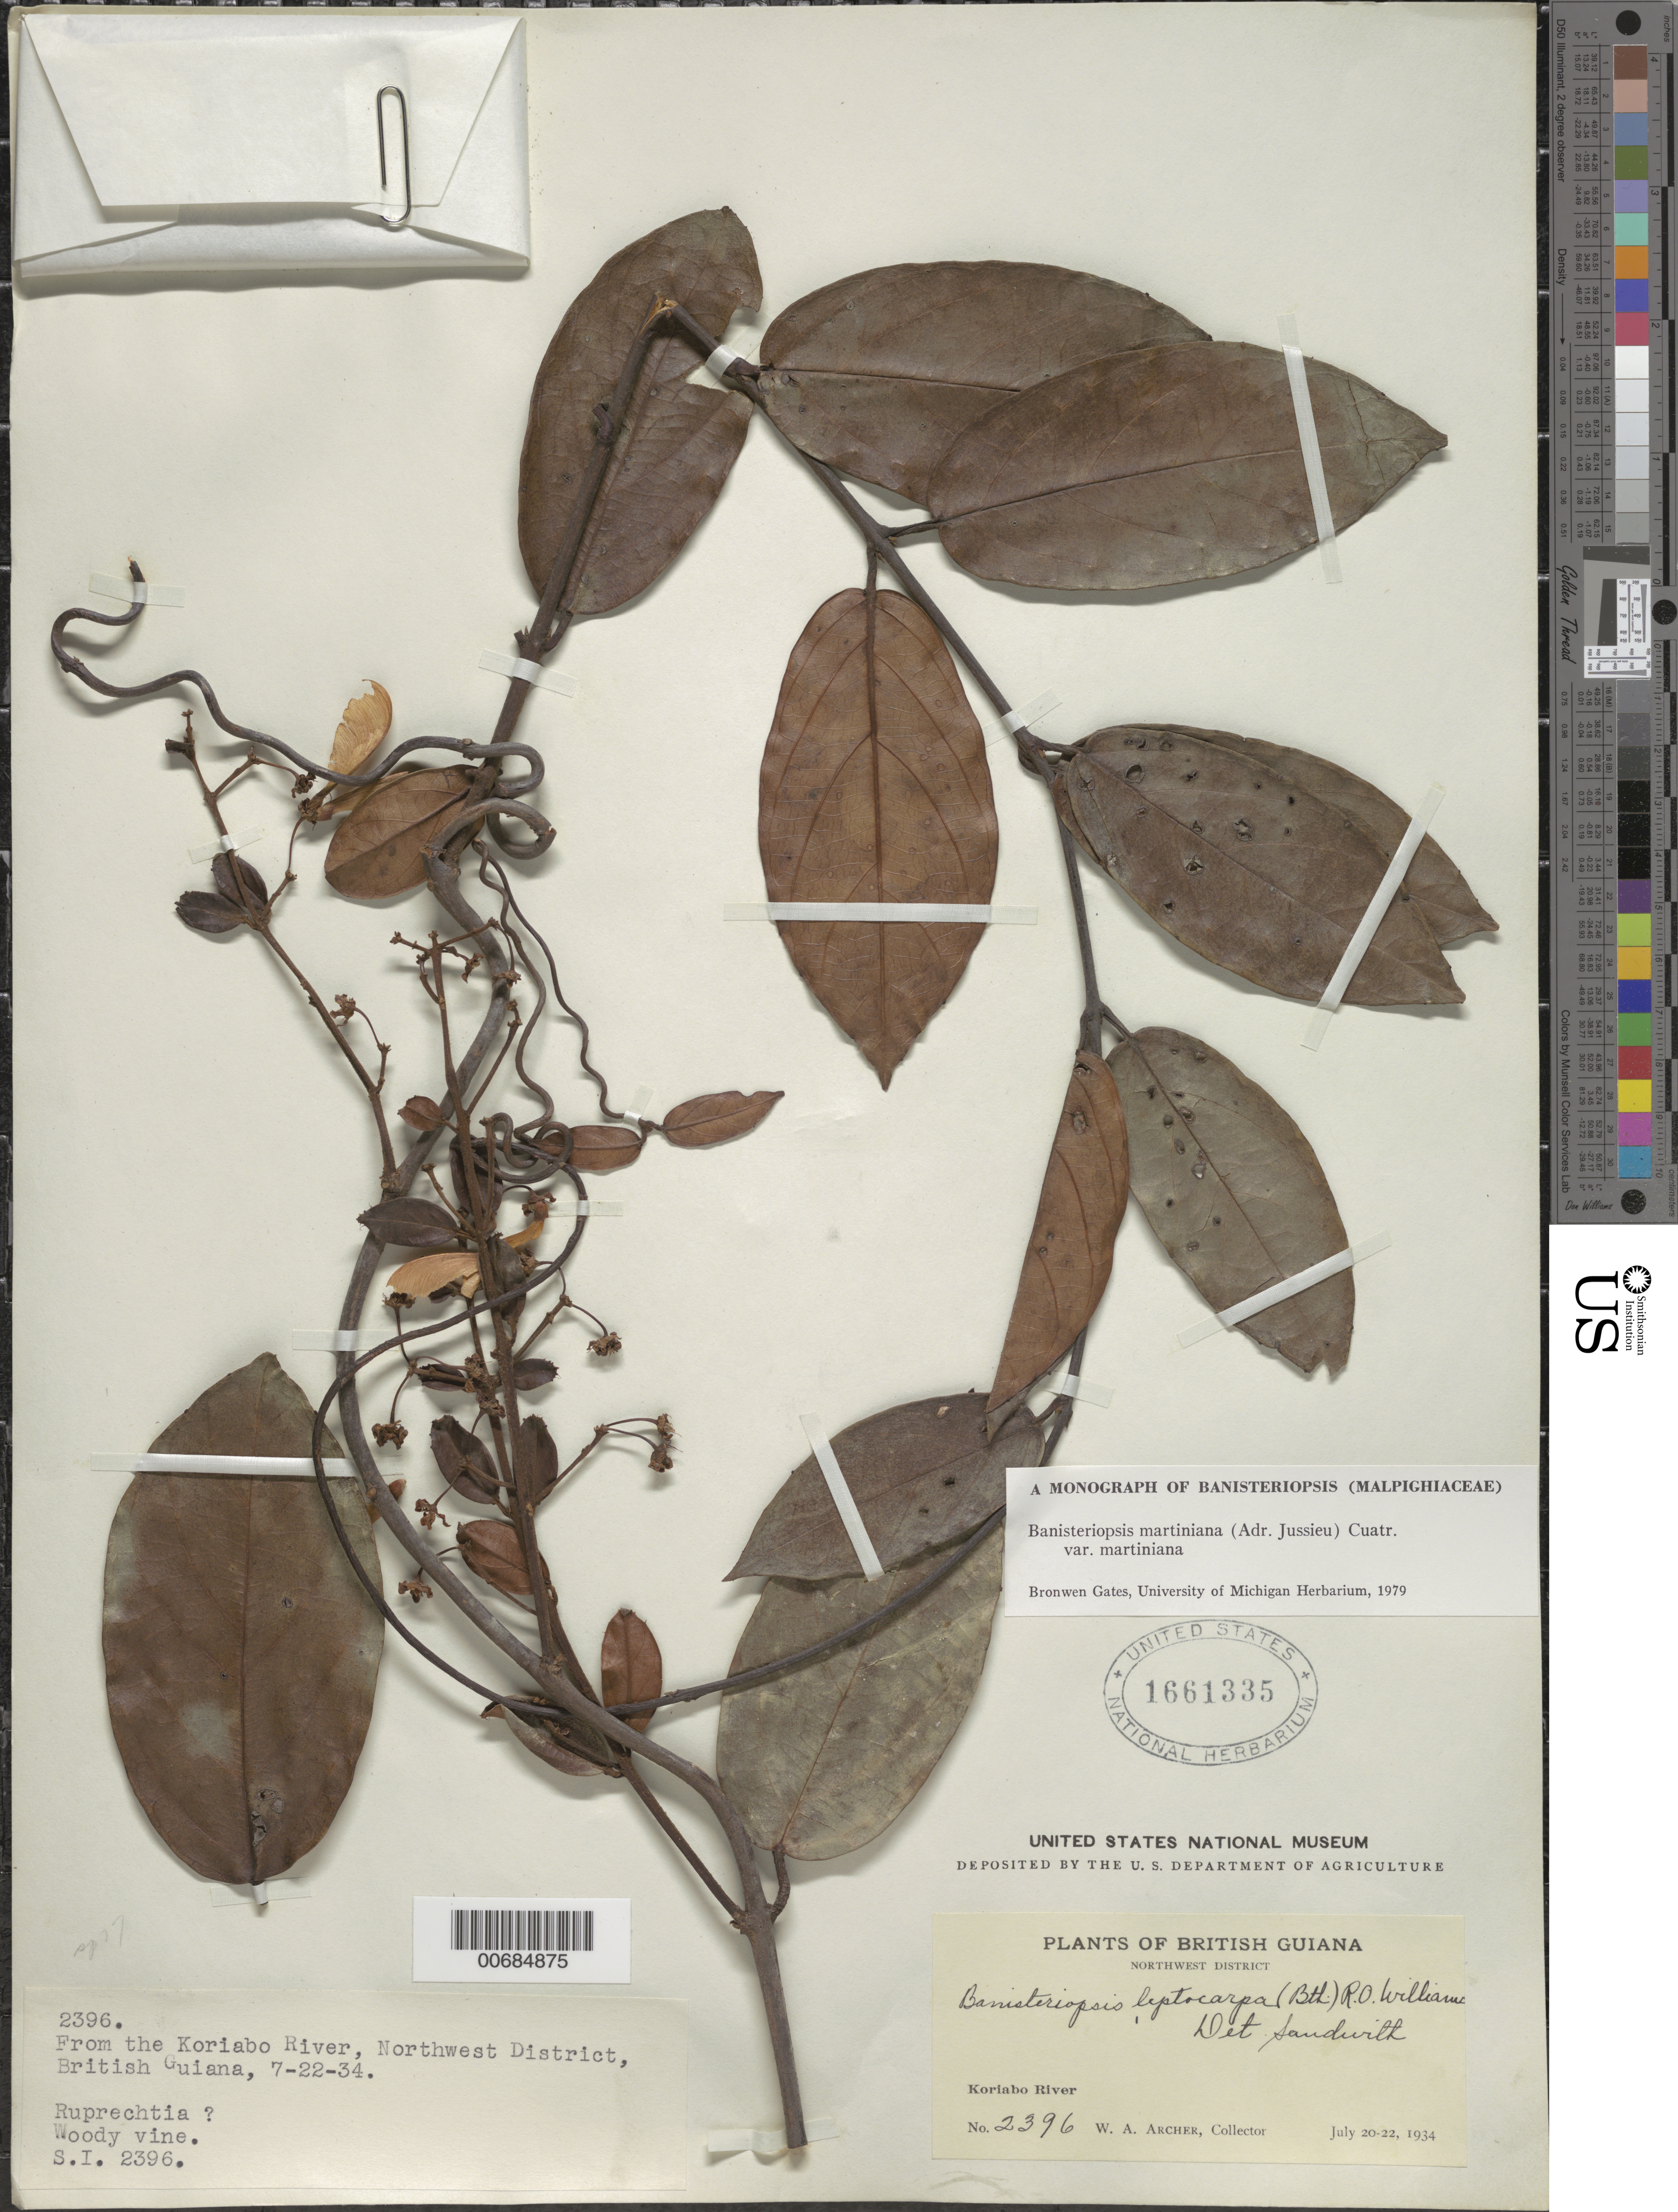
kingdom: Plantae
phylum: Tracheophyta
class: Magnoliopsida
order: Malpighiales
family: Malpighiaceae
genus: Banisteriopsis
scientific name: Banisteriopsis martiniana var. martiniana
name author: (A. Juss.) Cuatrec.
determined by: Gates, B.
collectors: W. A. Archer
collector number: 2396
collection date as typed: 20-Jul-34 to 22-Jul-34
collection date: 1934-07-20/1934-07-22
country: Guyana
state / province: Barima-Waini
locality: Koriabo River, NW Dist.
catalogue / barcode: US 1661335